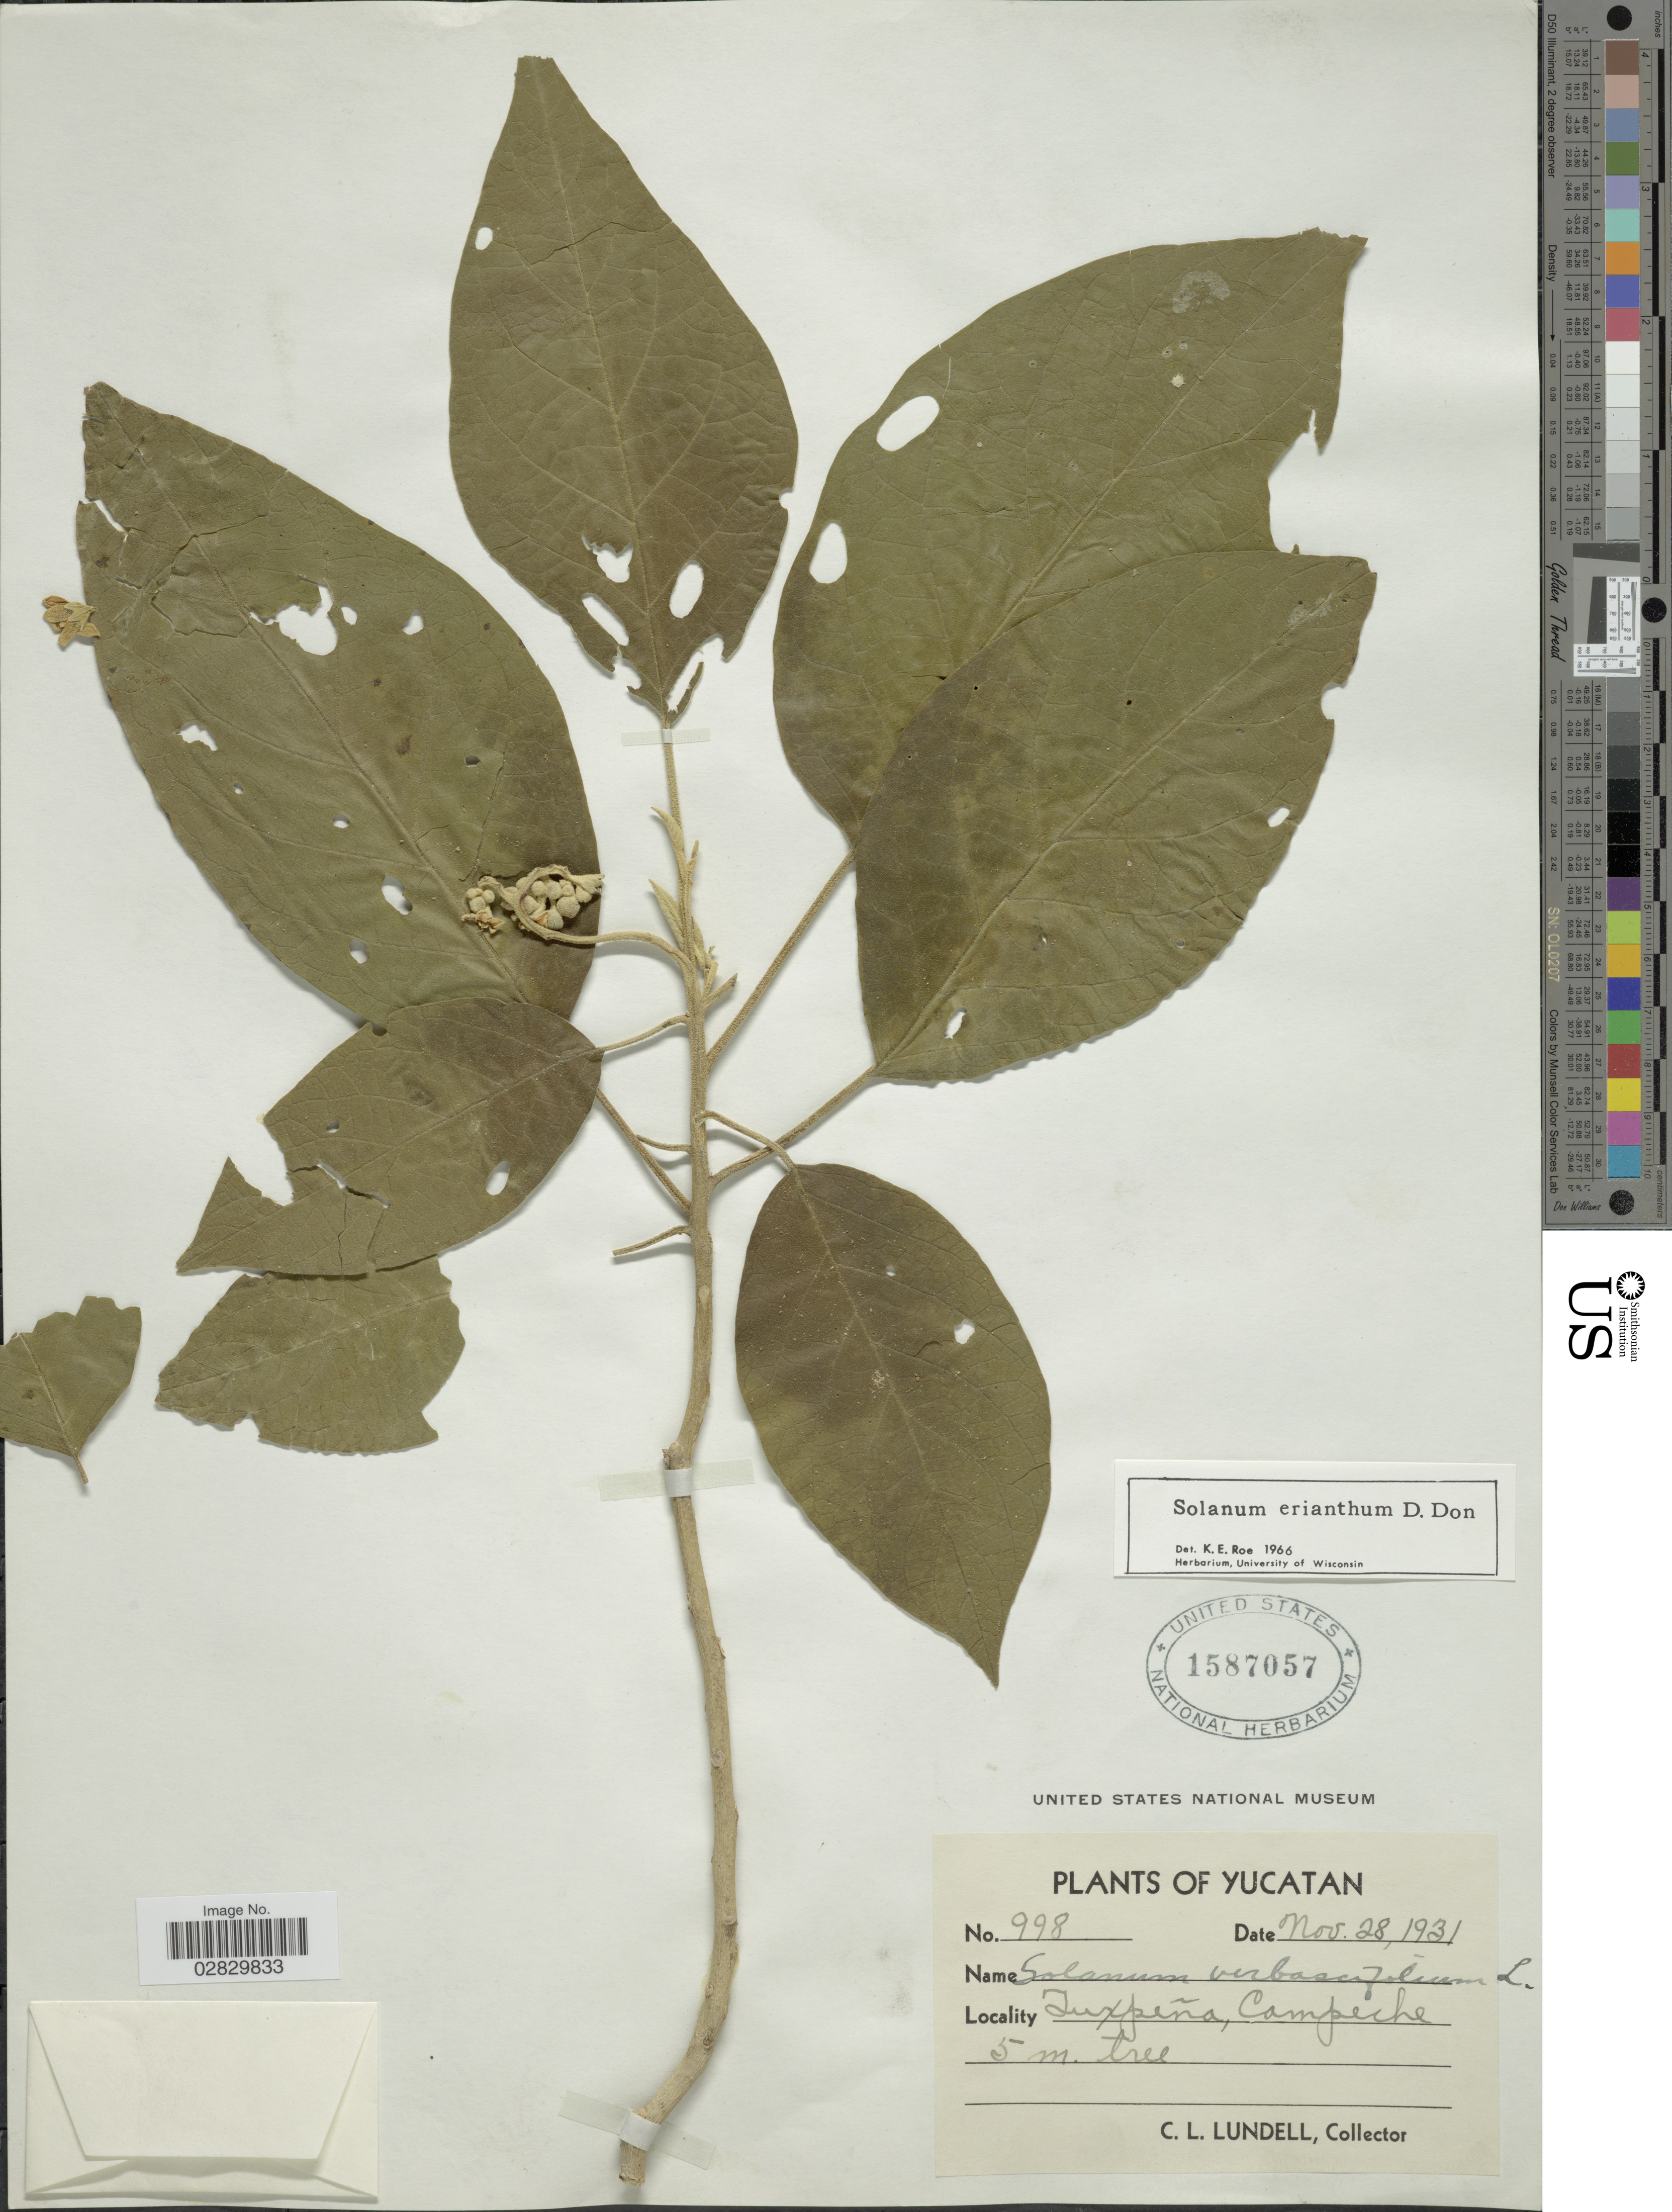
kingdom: Plantae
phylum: Tracheophyta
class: Magnoliopsida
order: Solanales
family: Solanaceae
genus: Solanum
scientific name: Solanum erianthum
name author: D. Don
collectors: C. L. Lundell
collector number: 998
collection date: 1931-11-28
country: Mexico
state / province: Campeche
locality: Tuxpeña, Campeche.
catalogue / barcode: US 1587057